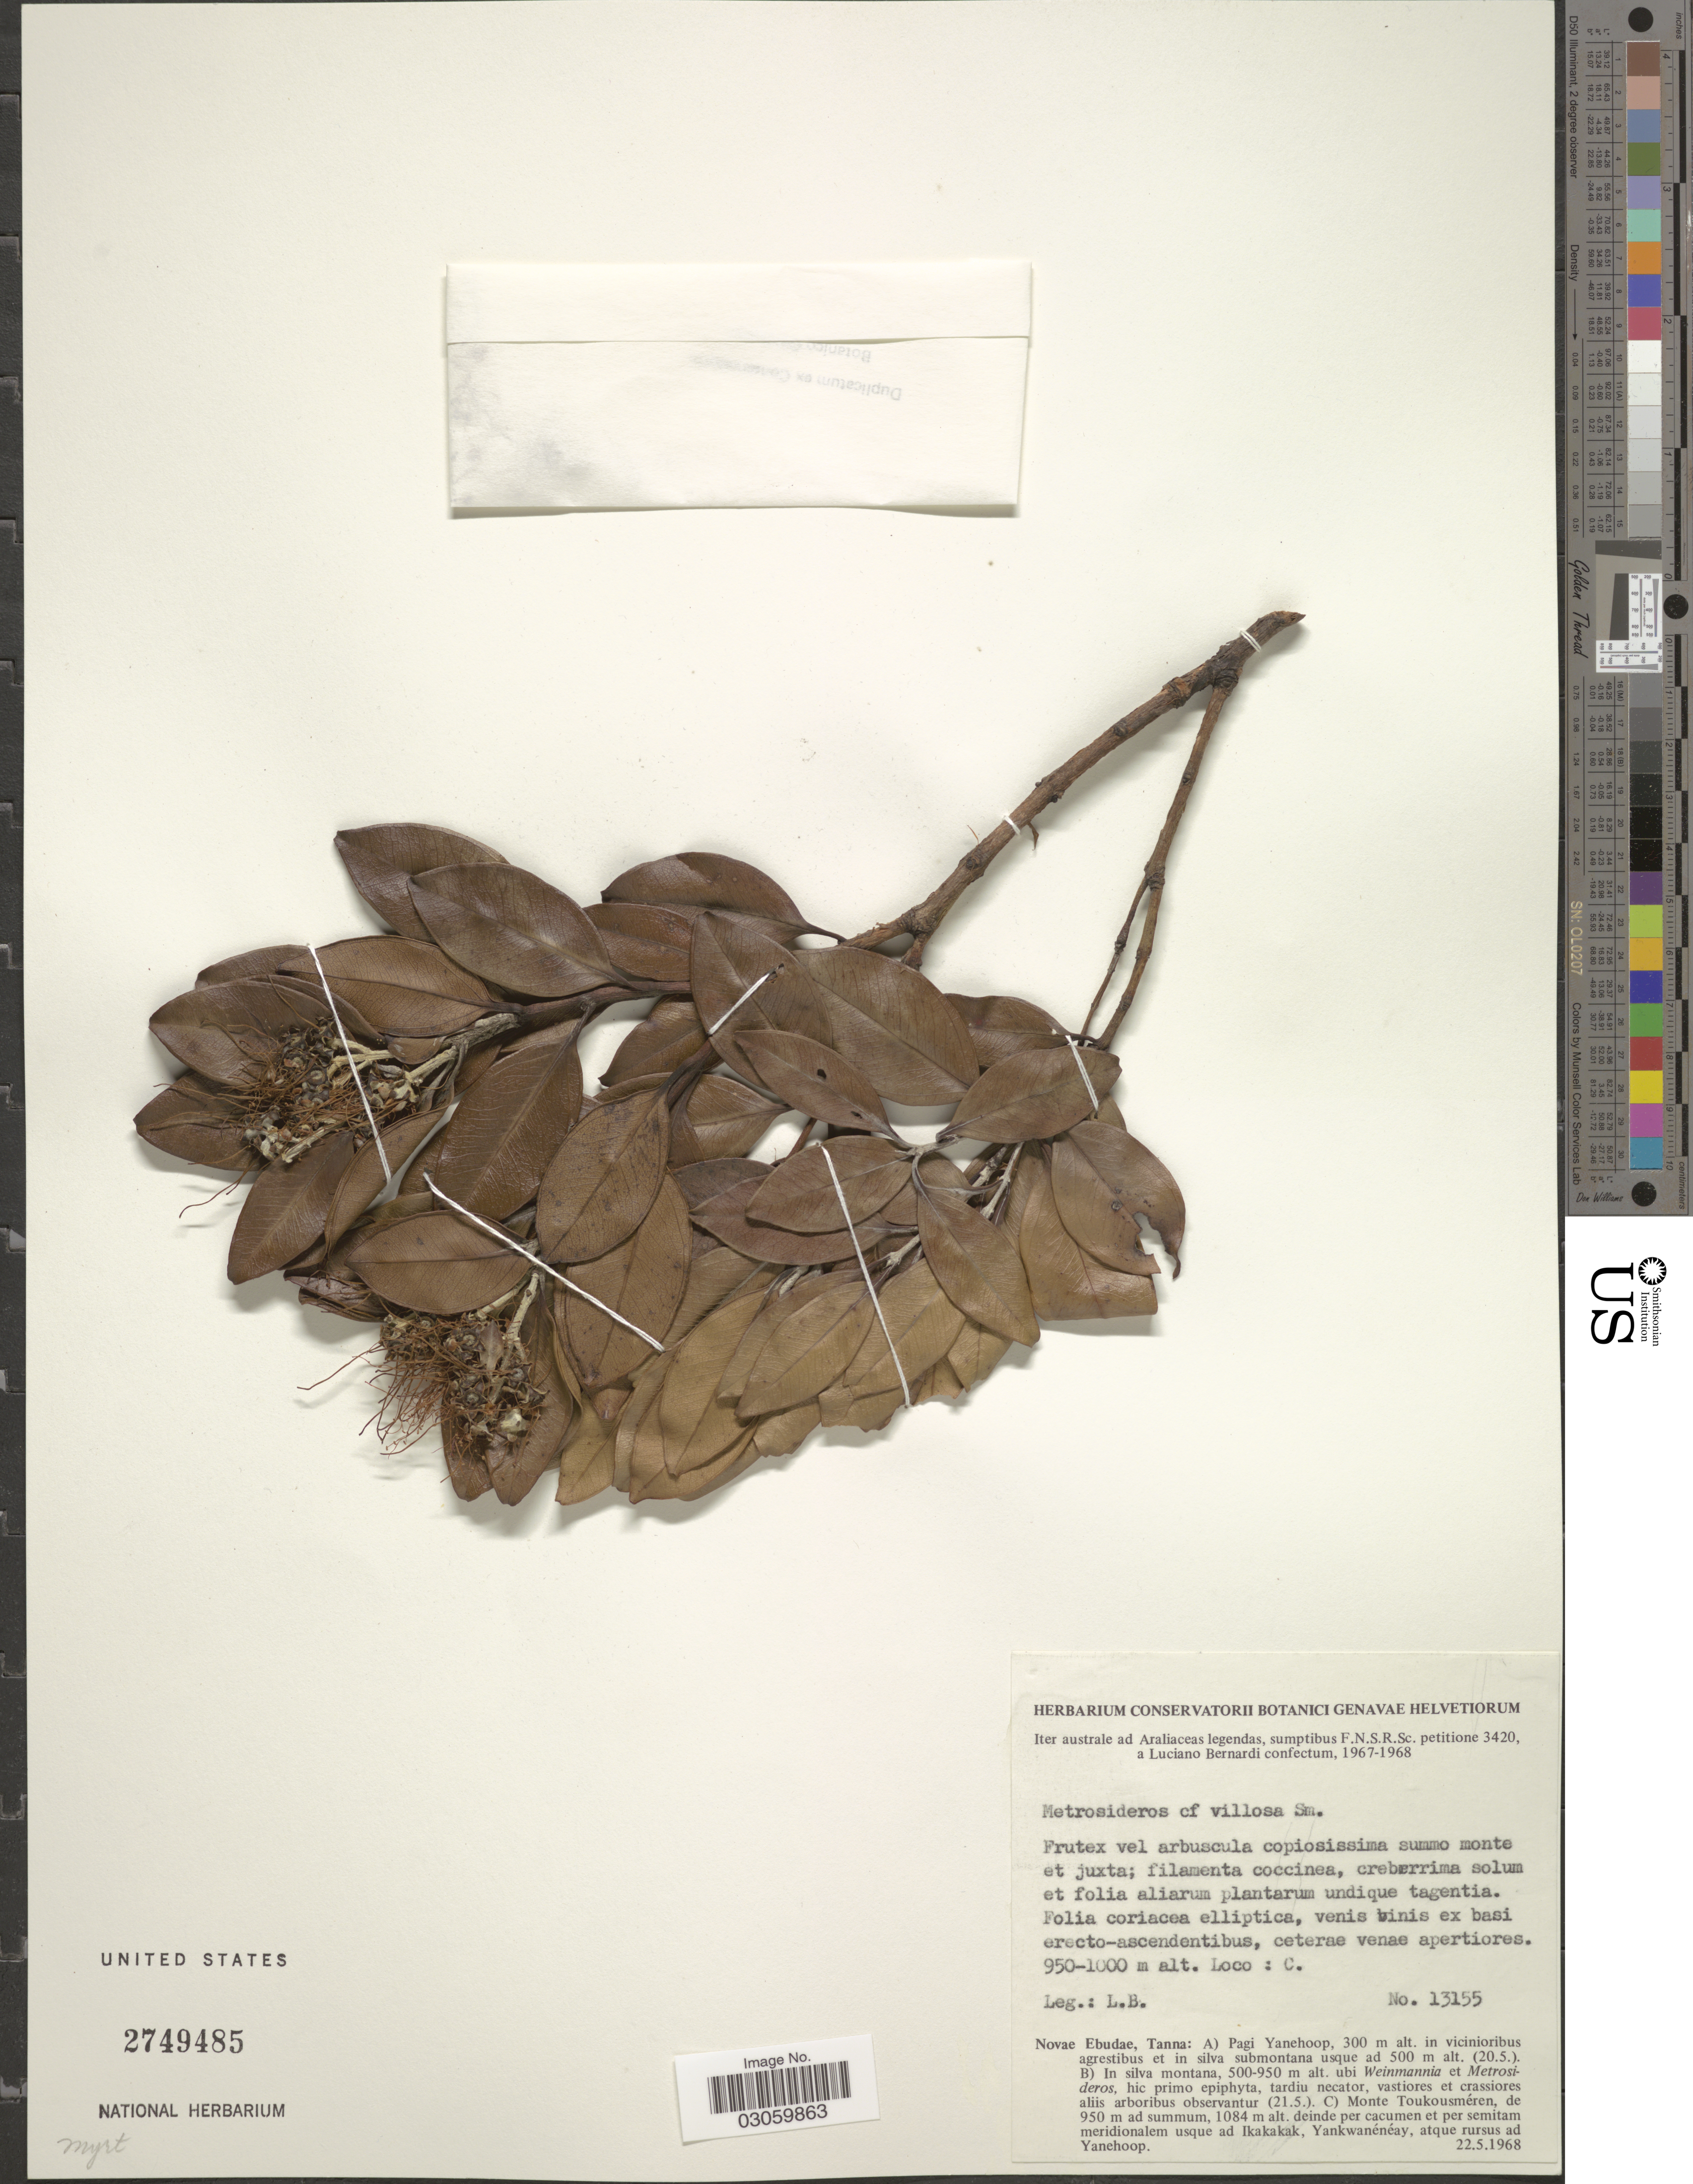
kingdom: Plantae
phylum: Tracheophyta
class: Magnoliopsida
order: Myrtales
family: Myrtaceae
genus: Metrosideros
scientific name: Metrosideros villosa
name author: (L. f.) Sm.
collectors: L. Bernardi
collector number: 13155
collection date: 1968-05-22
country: Vanuatu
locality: Novae Ebudae, Tanna: Monte Toukousméren, deinde per cacumen et per semitam meridionalem usque ad Ikakakak, Yankwanénéay, atque rursus ad Yanehoop.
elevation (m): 950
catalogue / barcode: US 2749485